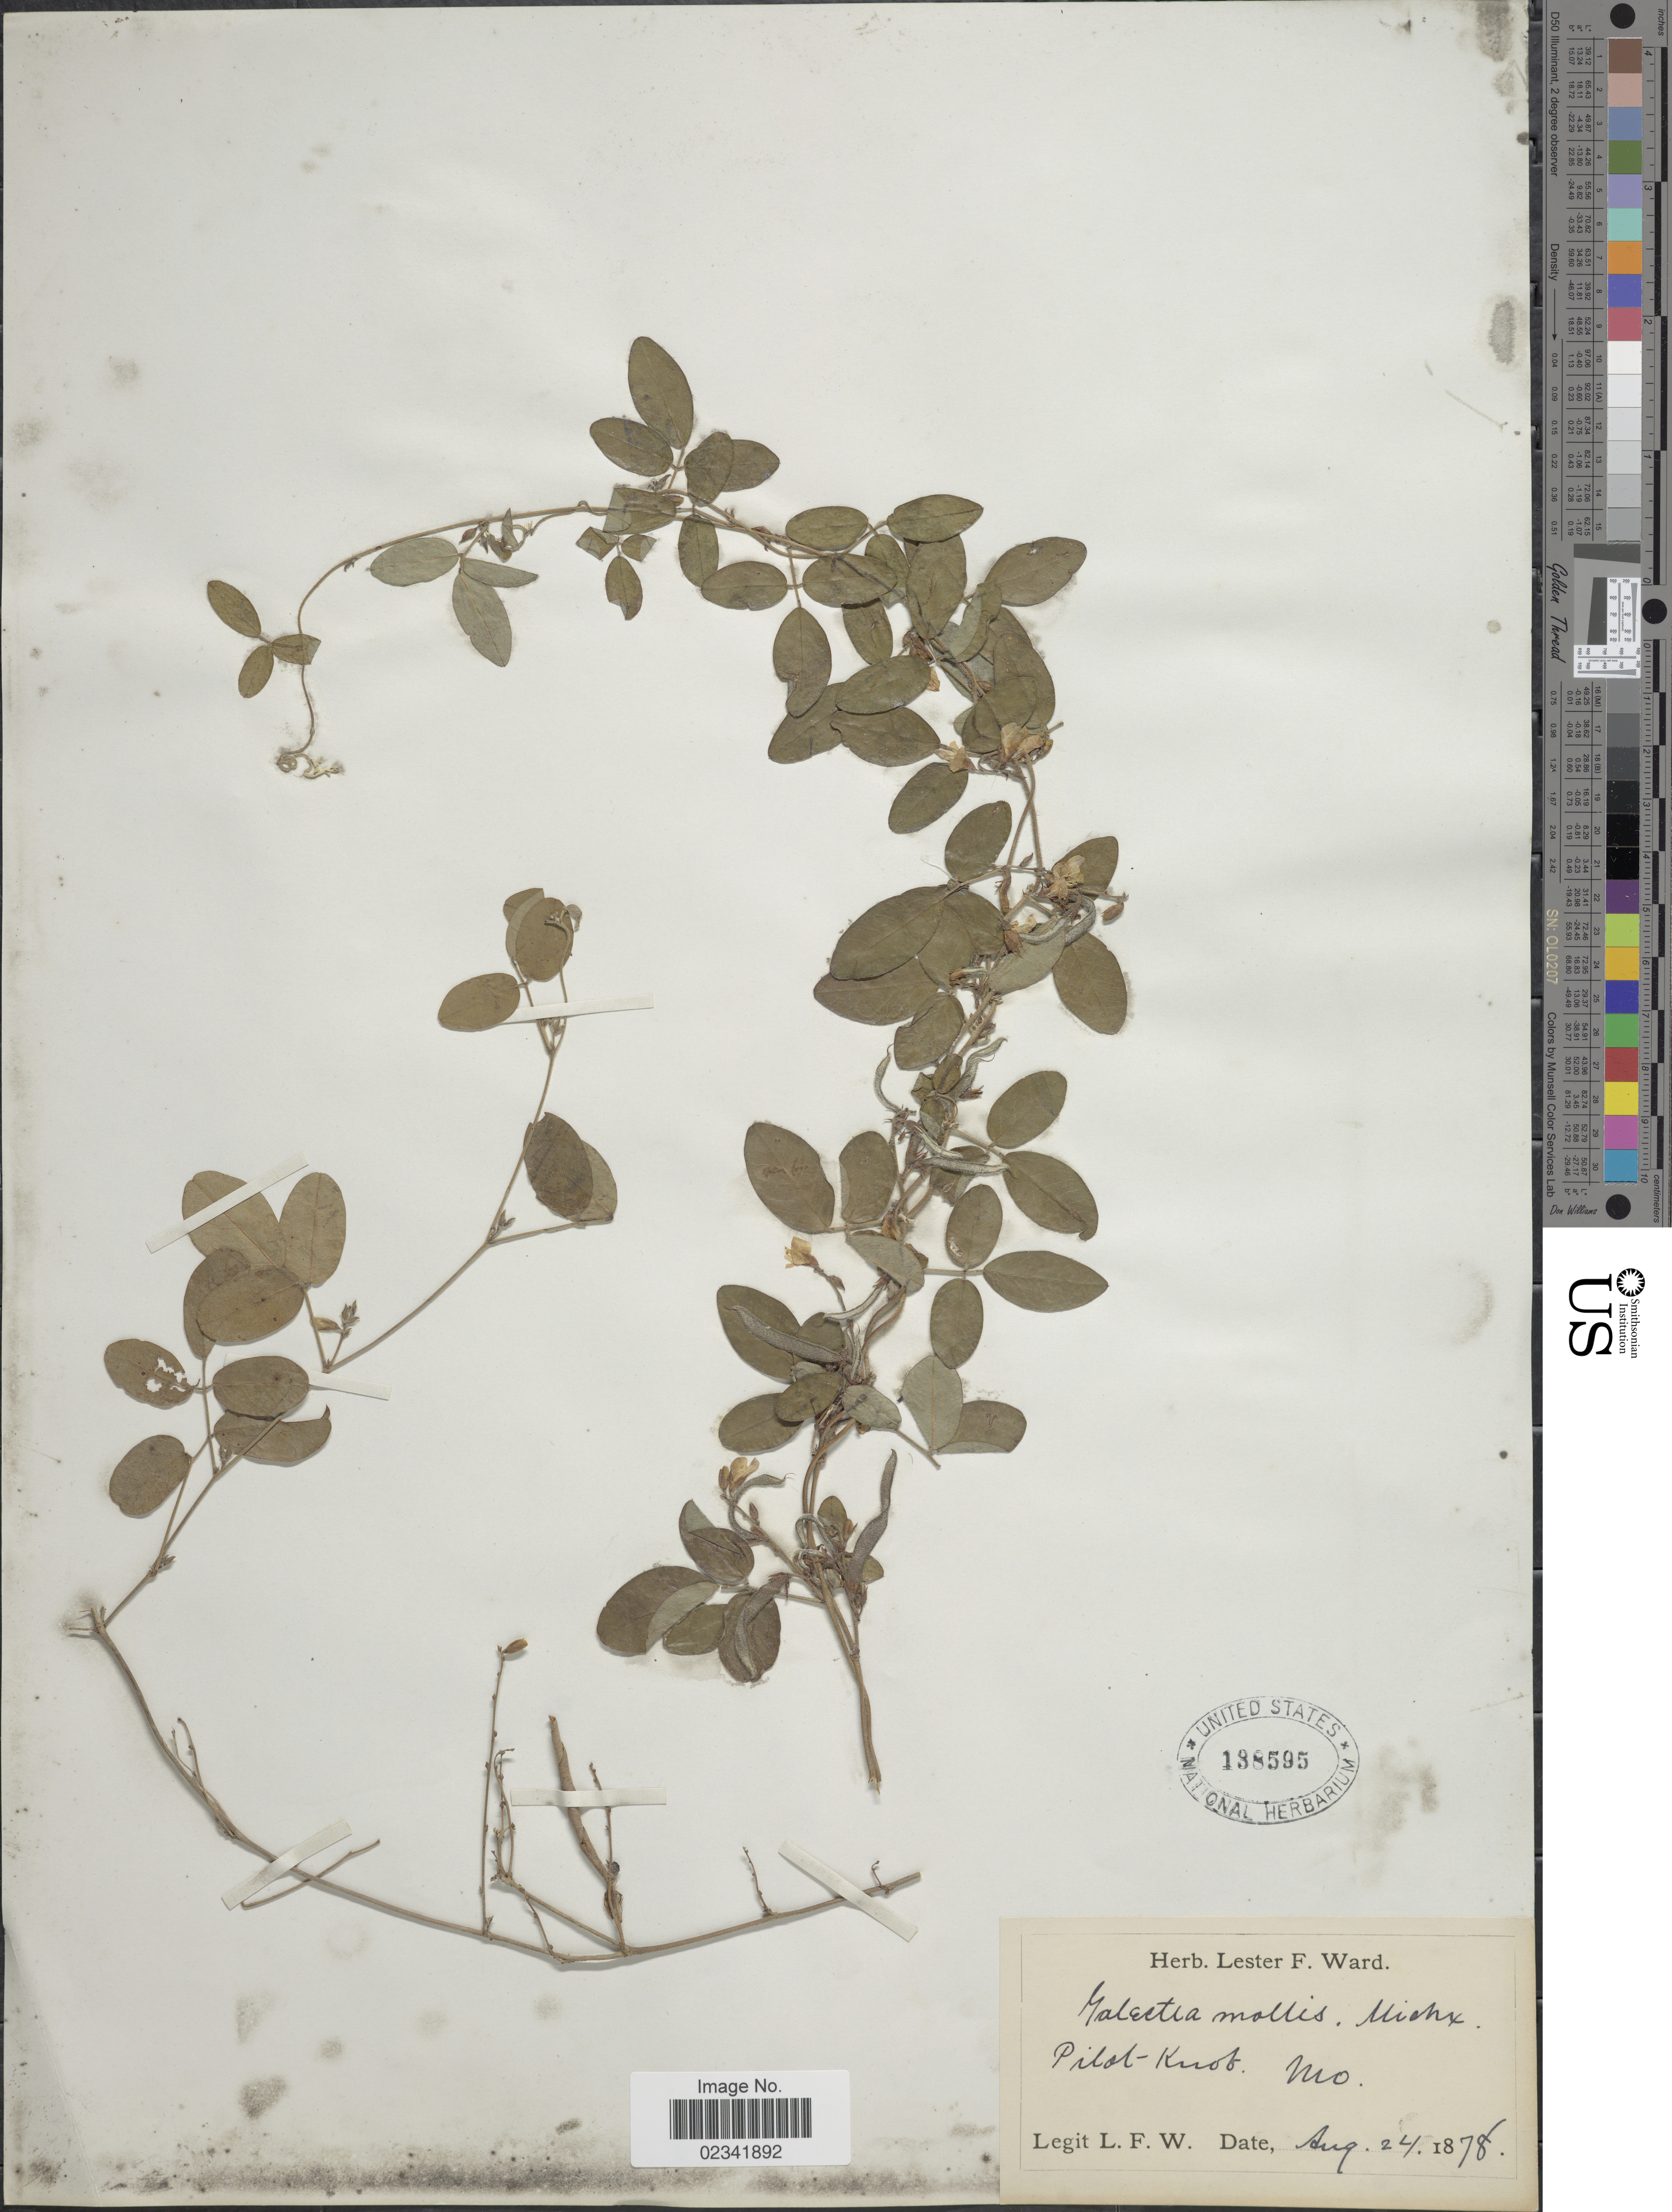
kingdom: Plantae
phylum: Tracheophyta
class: Magnoliopsida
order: Fabales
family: Fabaceae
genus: Galactia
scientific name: Galactia volubilis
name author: (L.) Britton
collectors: L. F. Ward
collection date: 1878-08-24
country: United States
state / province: Missouri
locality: Pilot Knob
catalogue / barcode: US 138595